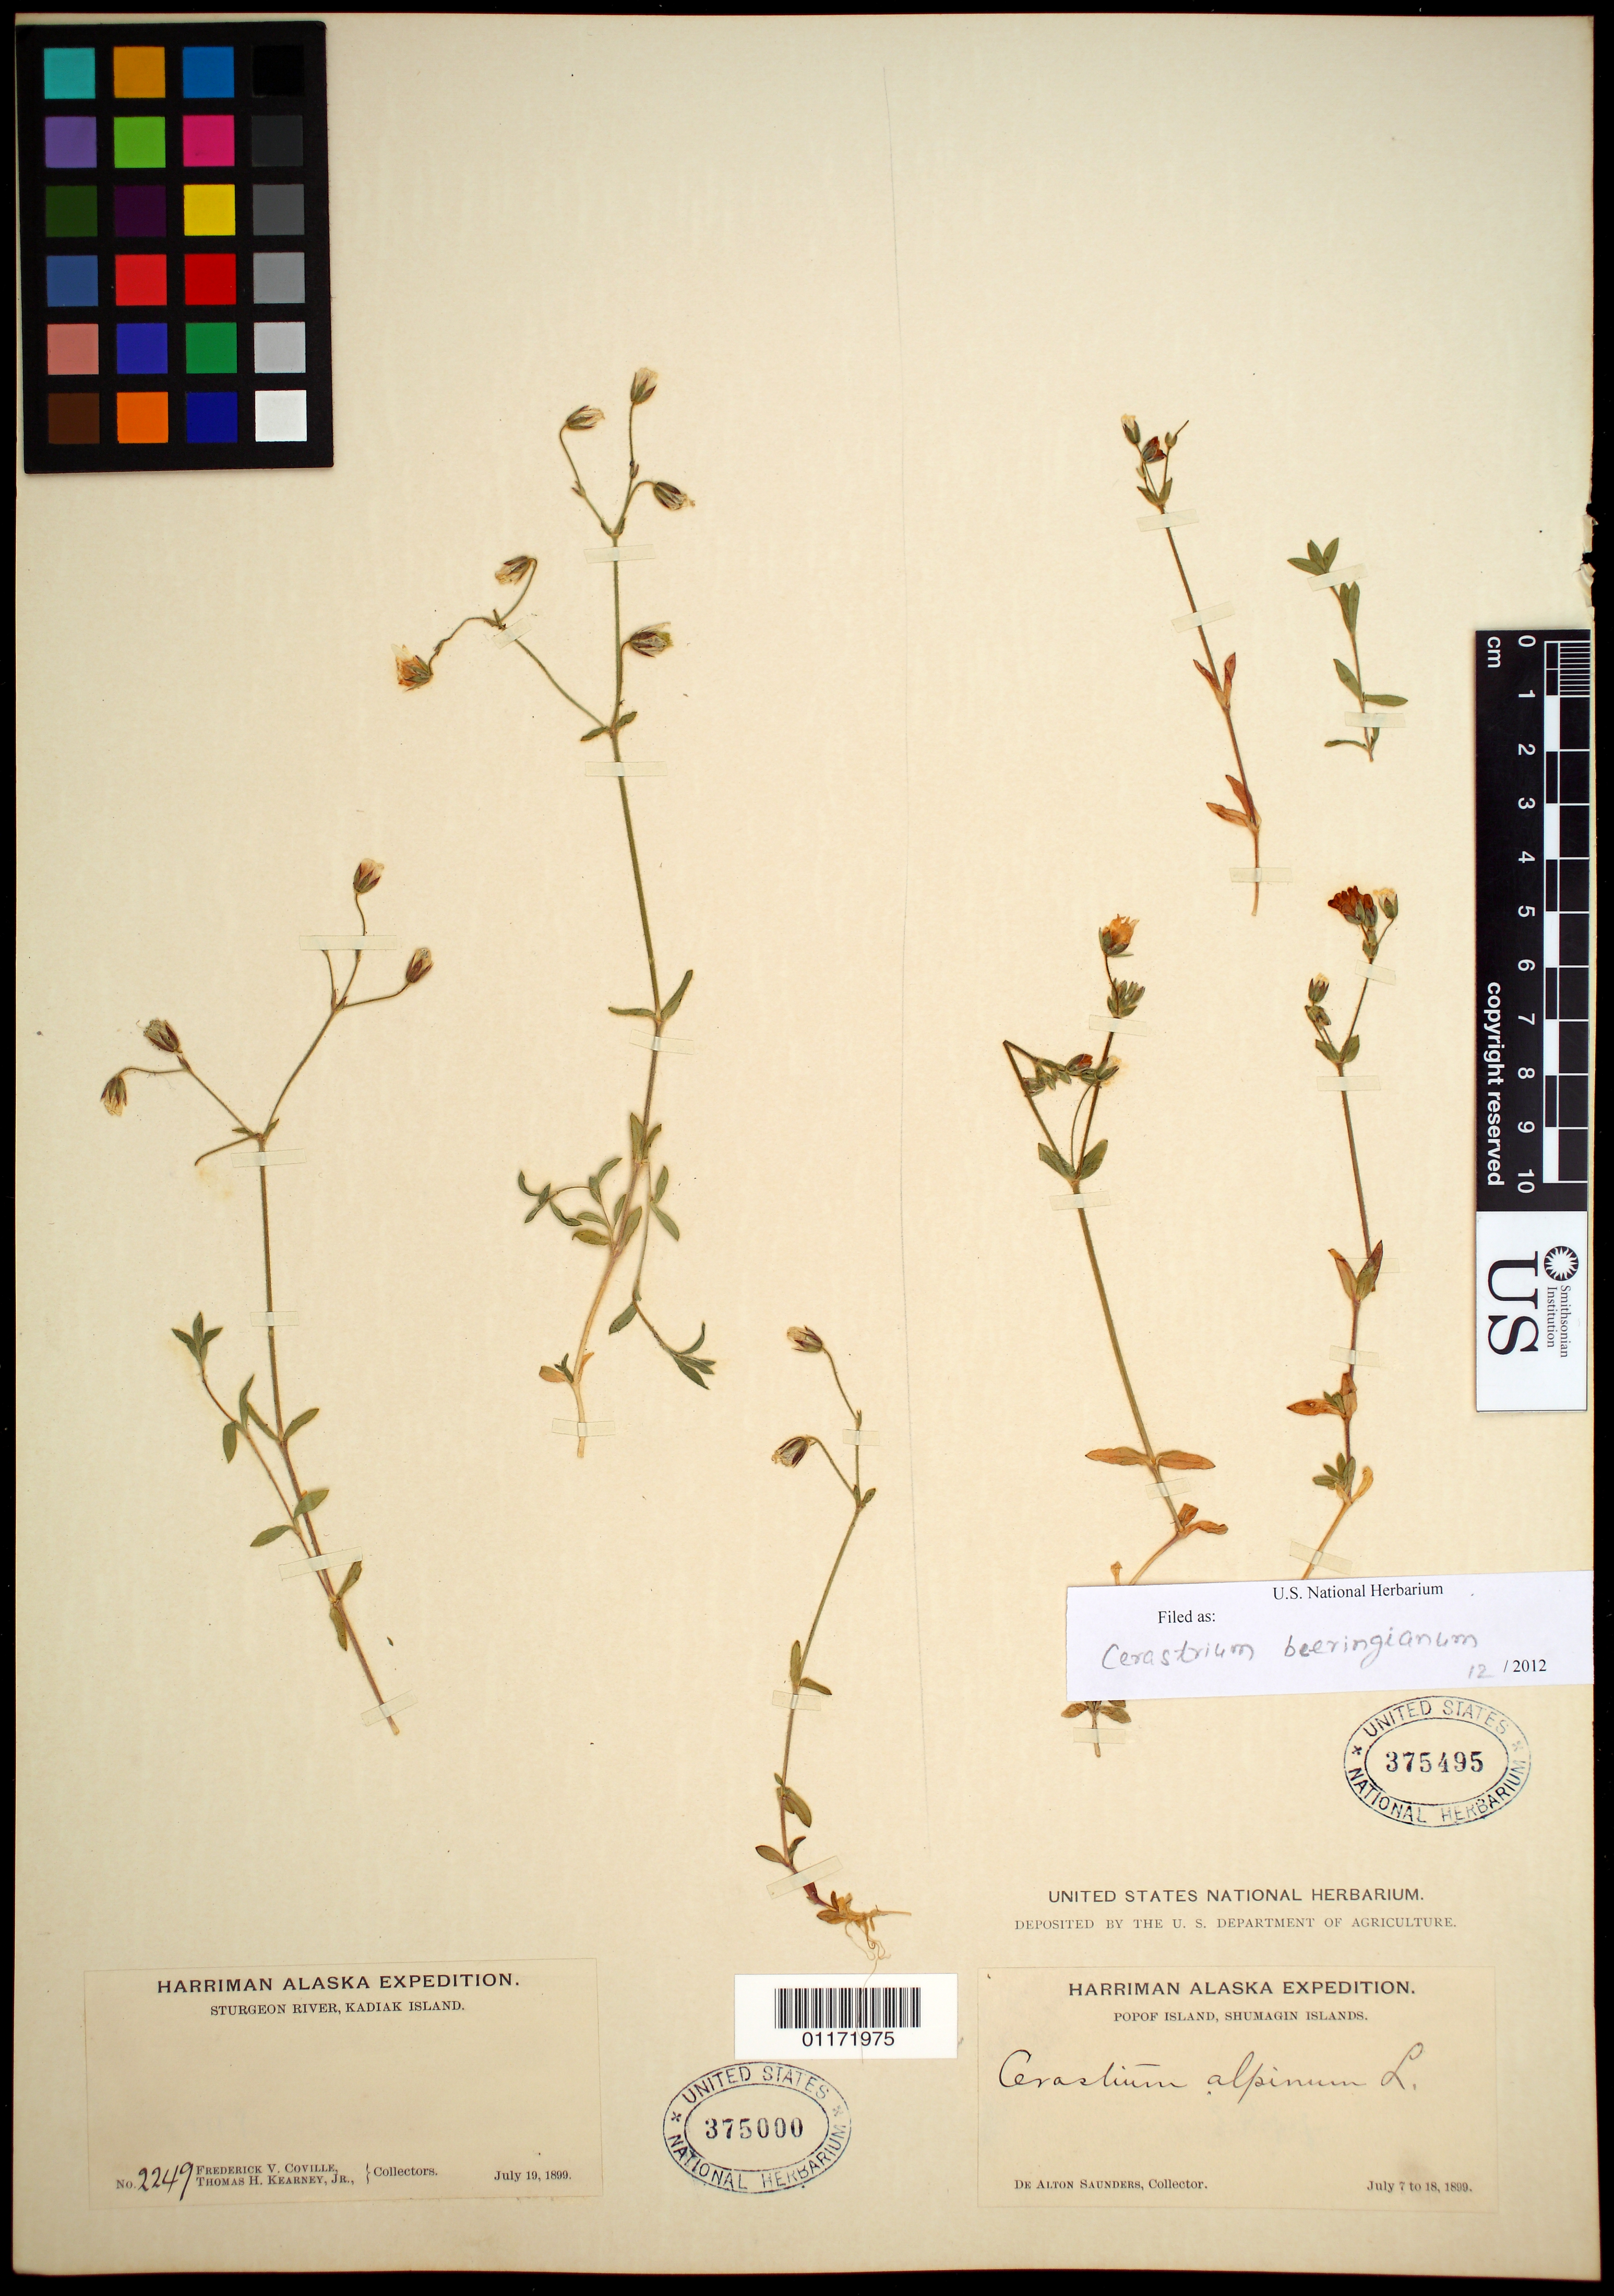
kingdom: Plantae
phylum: Tracheophyta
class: Magnoliopsida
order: Caryophyllales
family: Caryophyllaceae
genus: Cerastium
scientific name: Cerastium beeringianum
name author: Cham. & Schltdl.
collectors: A. Saunders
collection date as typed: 07 Jul 1899 to 18 Jul 1899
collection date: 1899-07-07/1899-07-18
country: United States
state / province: Alaska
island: Popof Island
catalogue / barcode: US 375495